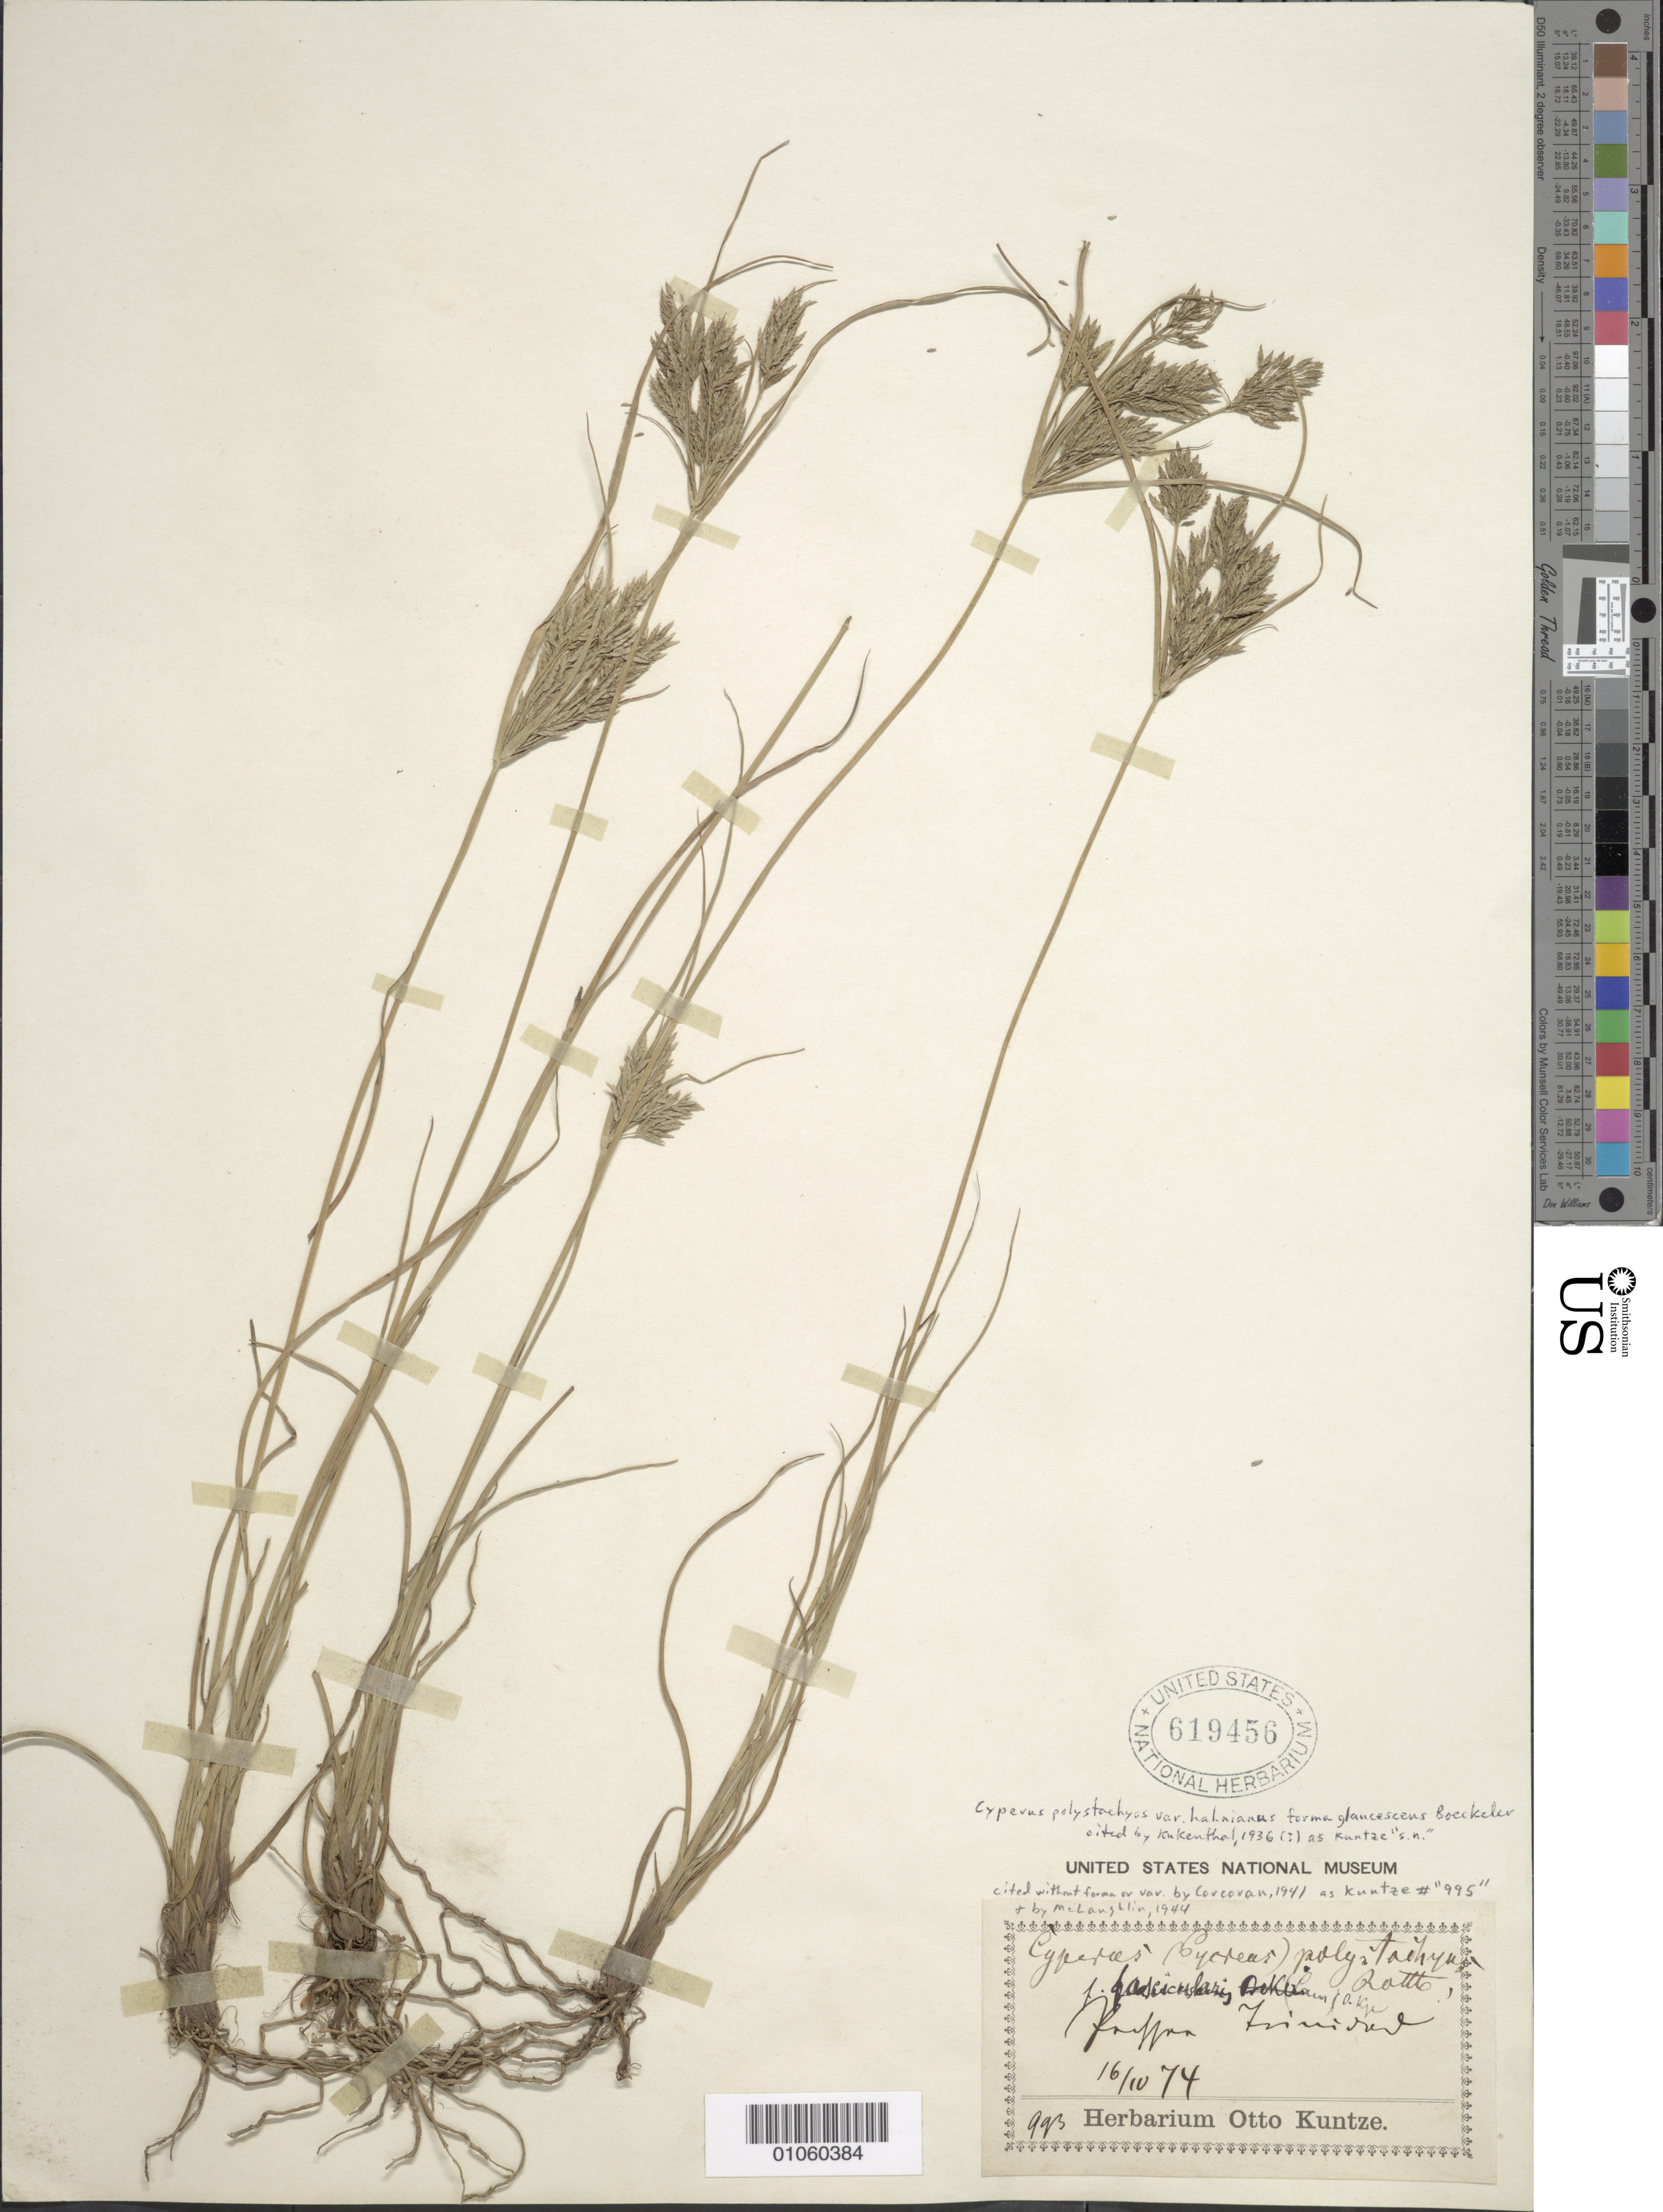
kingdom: Plantae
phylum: Tracheophyta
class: Liliopsida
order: Poales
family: Cyperaceae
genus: Cyperus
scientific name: Cyperus polystachyos var. polystachyos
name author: Rottb.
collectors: C.E.O. Kuntze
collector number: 993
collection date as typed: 16 Oct 1874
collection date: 1874-10-16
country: Trinidad and Tobago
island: Trinidad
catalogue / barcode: US 619456